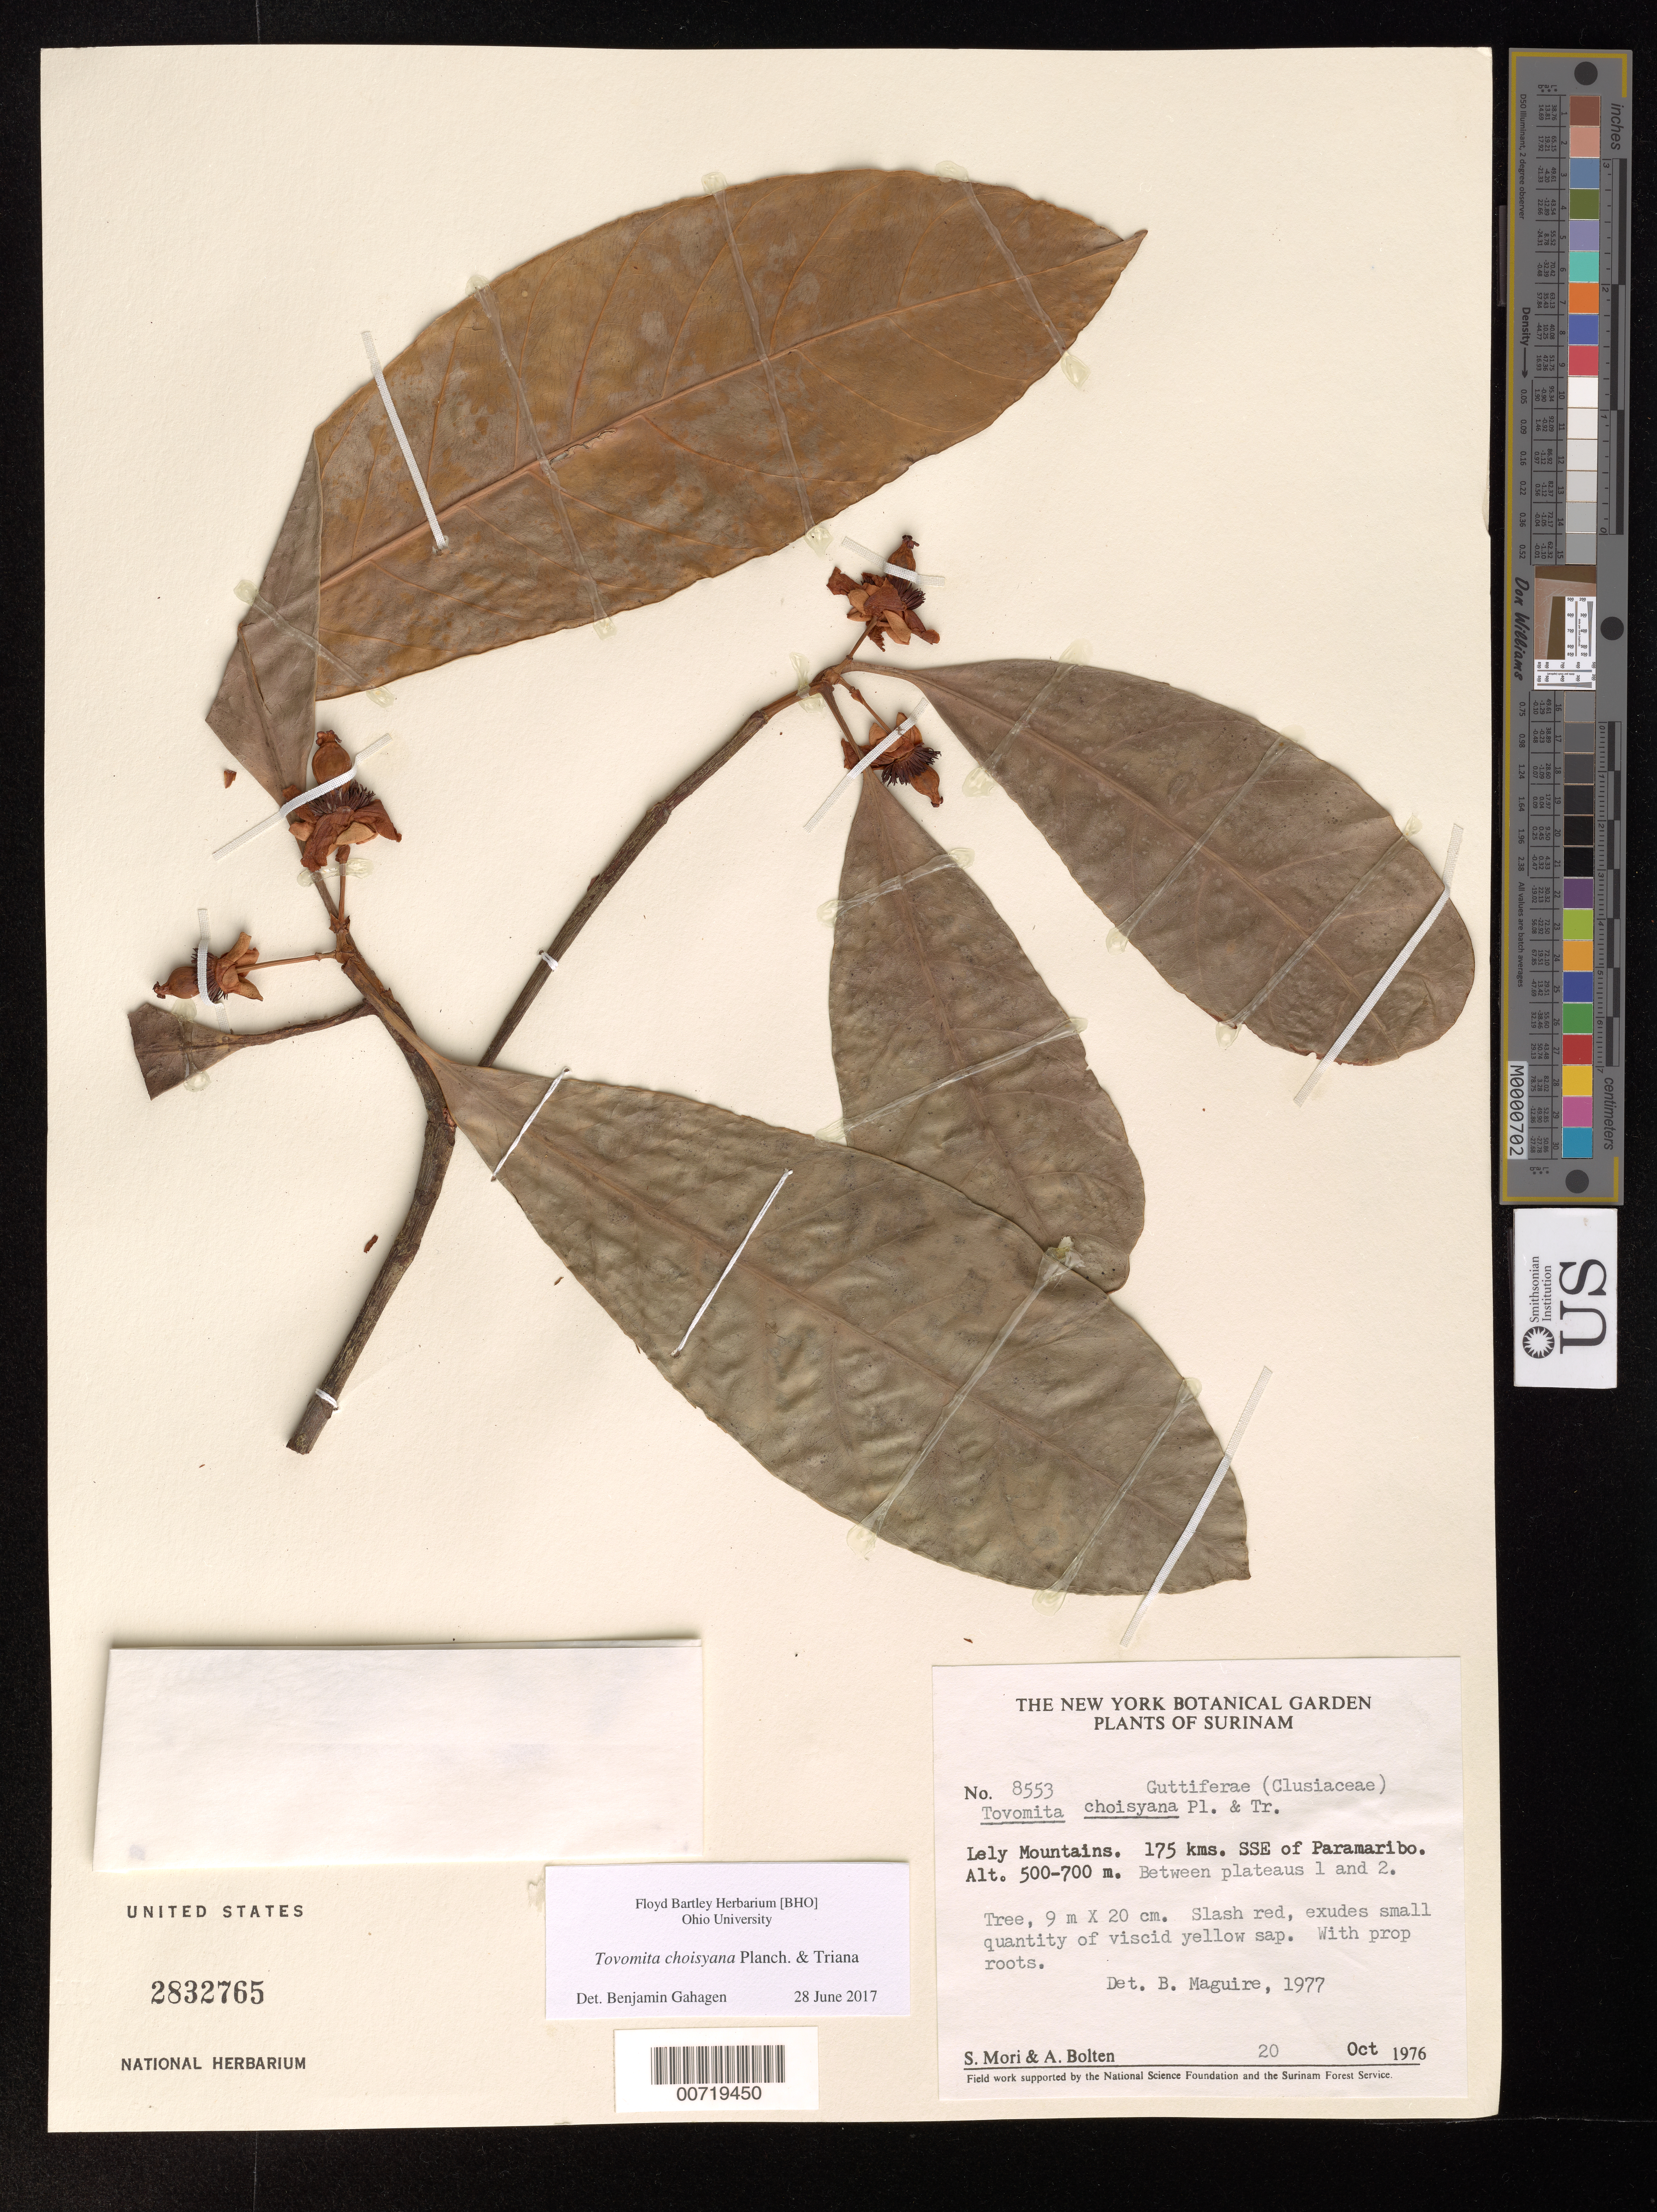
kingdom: Plantae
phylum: Tracheophyta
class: Magnoliopsida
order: Malpighiales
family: Clusiaceae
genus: Tovomita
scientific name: Tovomita choisyana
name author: Planch. & Triana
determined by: Gahagen, Benjamin, (BHO), Ohio University (UNITED STATES)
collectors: S. Mori & A. Bolten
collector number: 8553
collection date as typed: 20-Oct-76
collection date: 1976-10-20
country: Suriname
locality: Lely Mts., 175 km SSE of Paramaribo, betw. plateaus 1 & 2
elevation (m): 500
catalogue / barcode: US 2832765